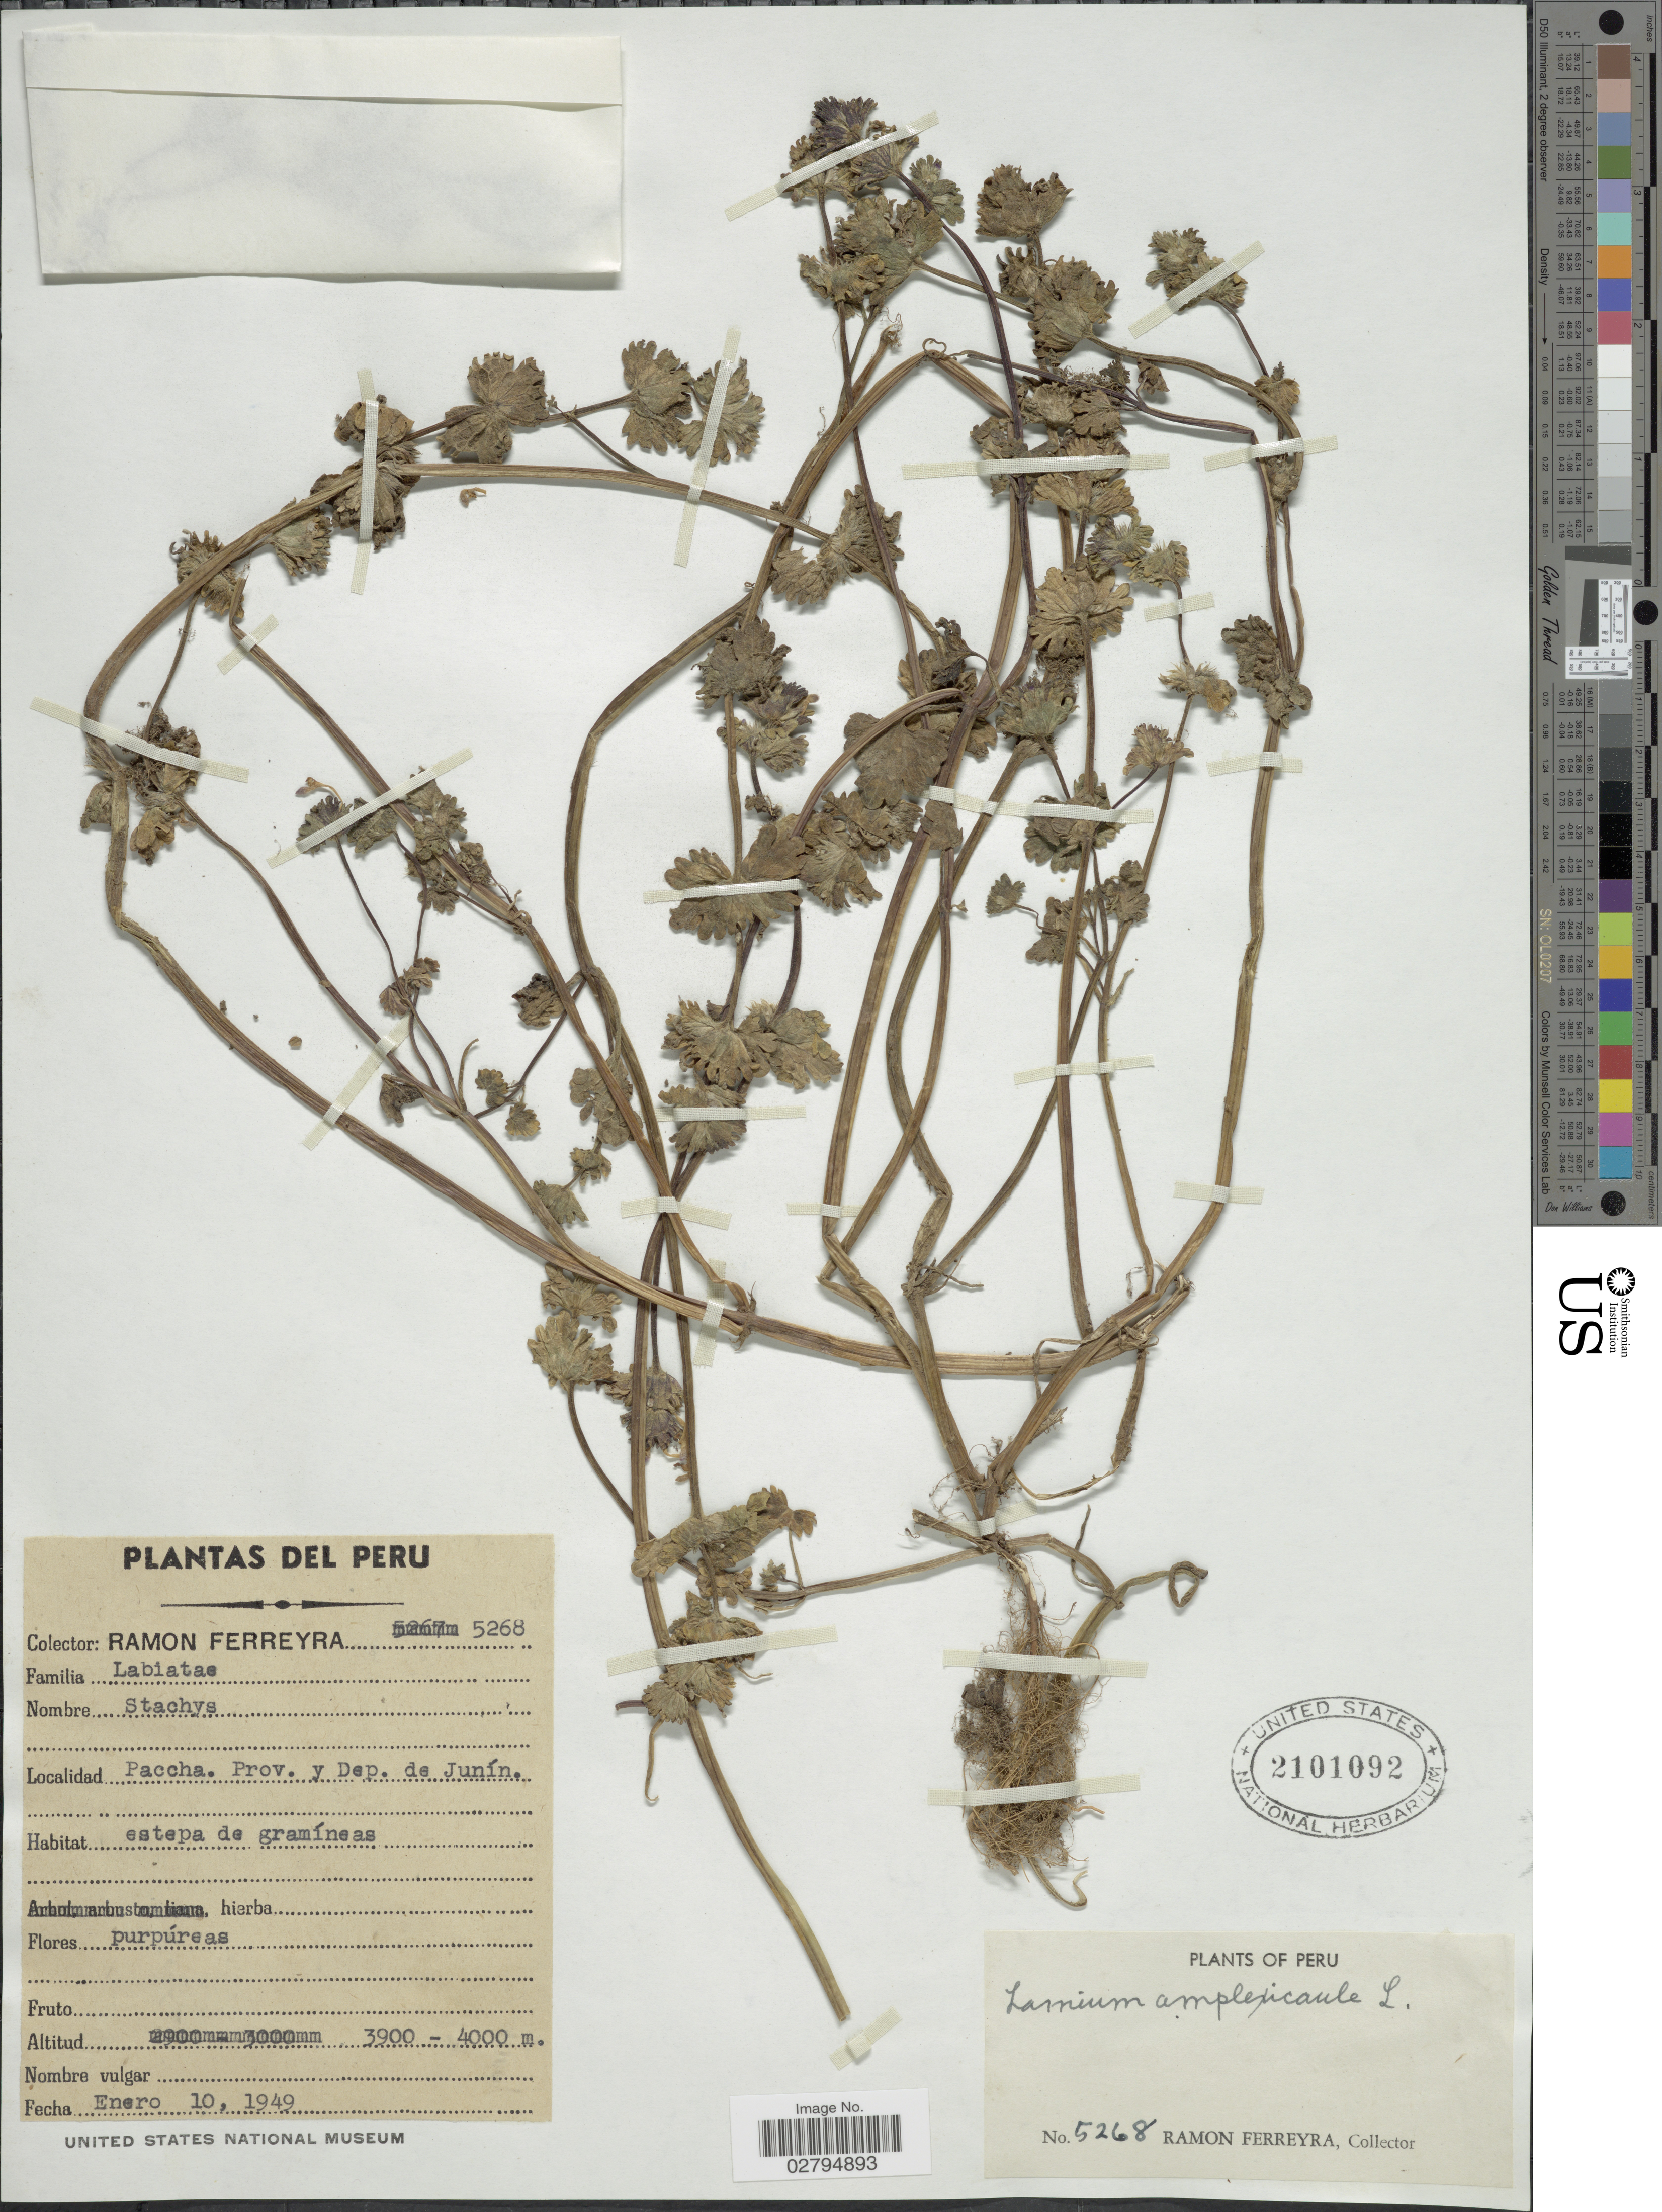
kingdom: Plantae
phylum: Tracheophyta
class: Magnoliopsida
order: Lamiales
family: Lamiaceae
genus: Lamium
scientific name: Lamium amplexicaule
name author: L.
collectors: R. A. Ferreyra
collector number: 5268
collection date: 1949-01-10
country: Peru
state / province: Junín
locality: Paccha. Prov. y Dep. de Junín.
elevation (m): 3900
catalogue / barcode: US 2101092